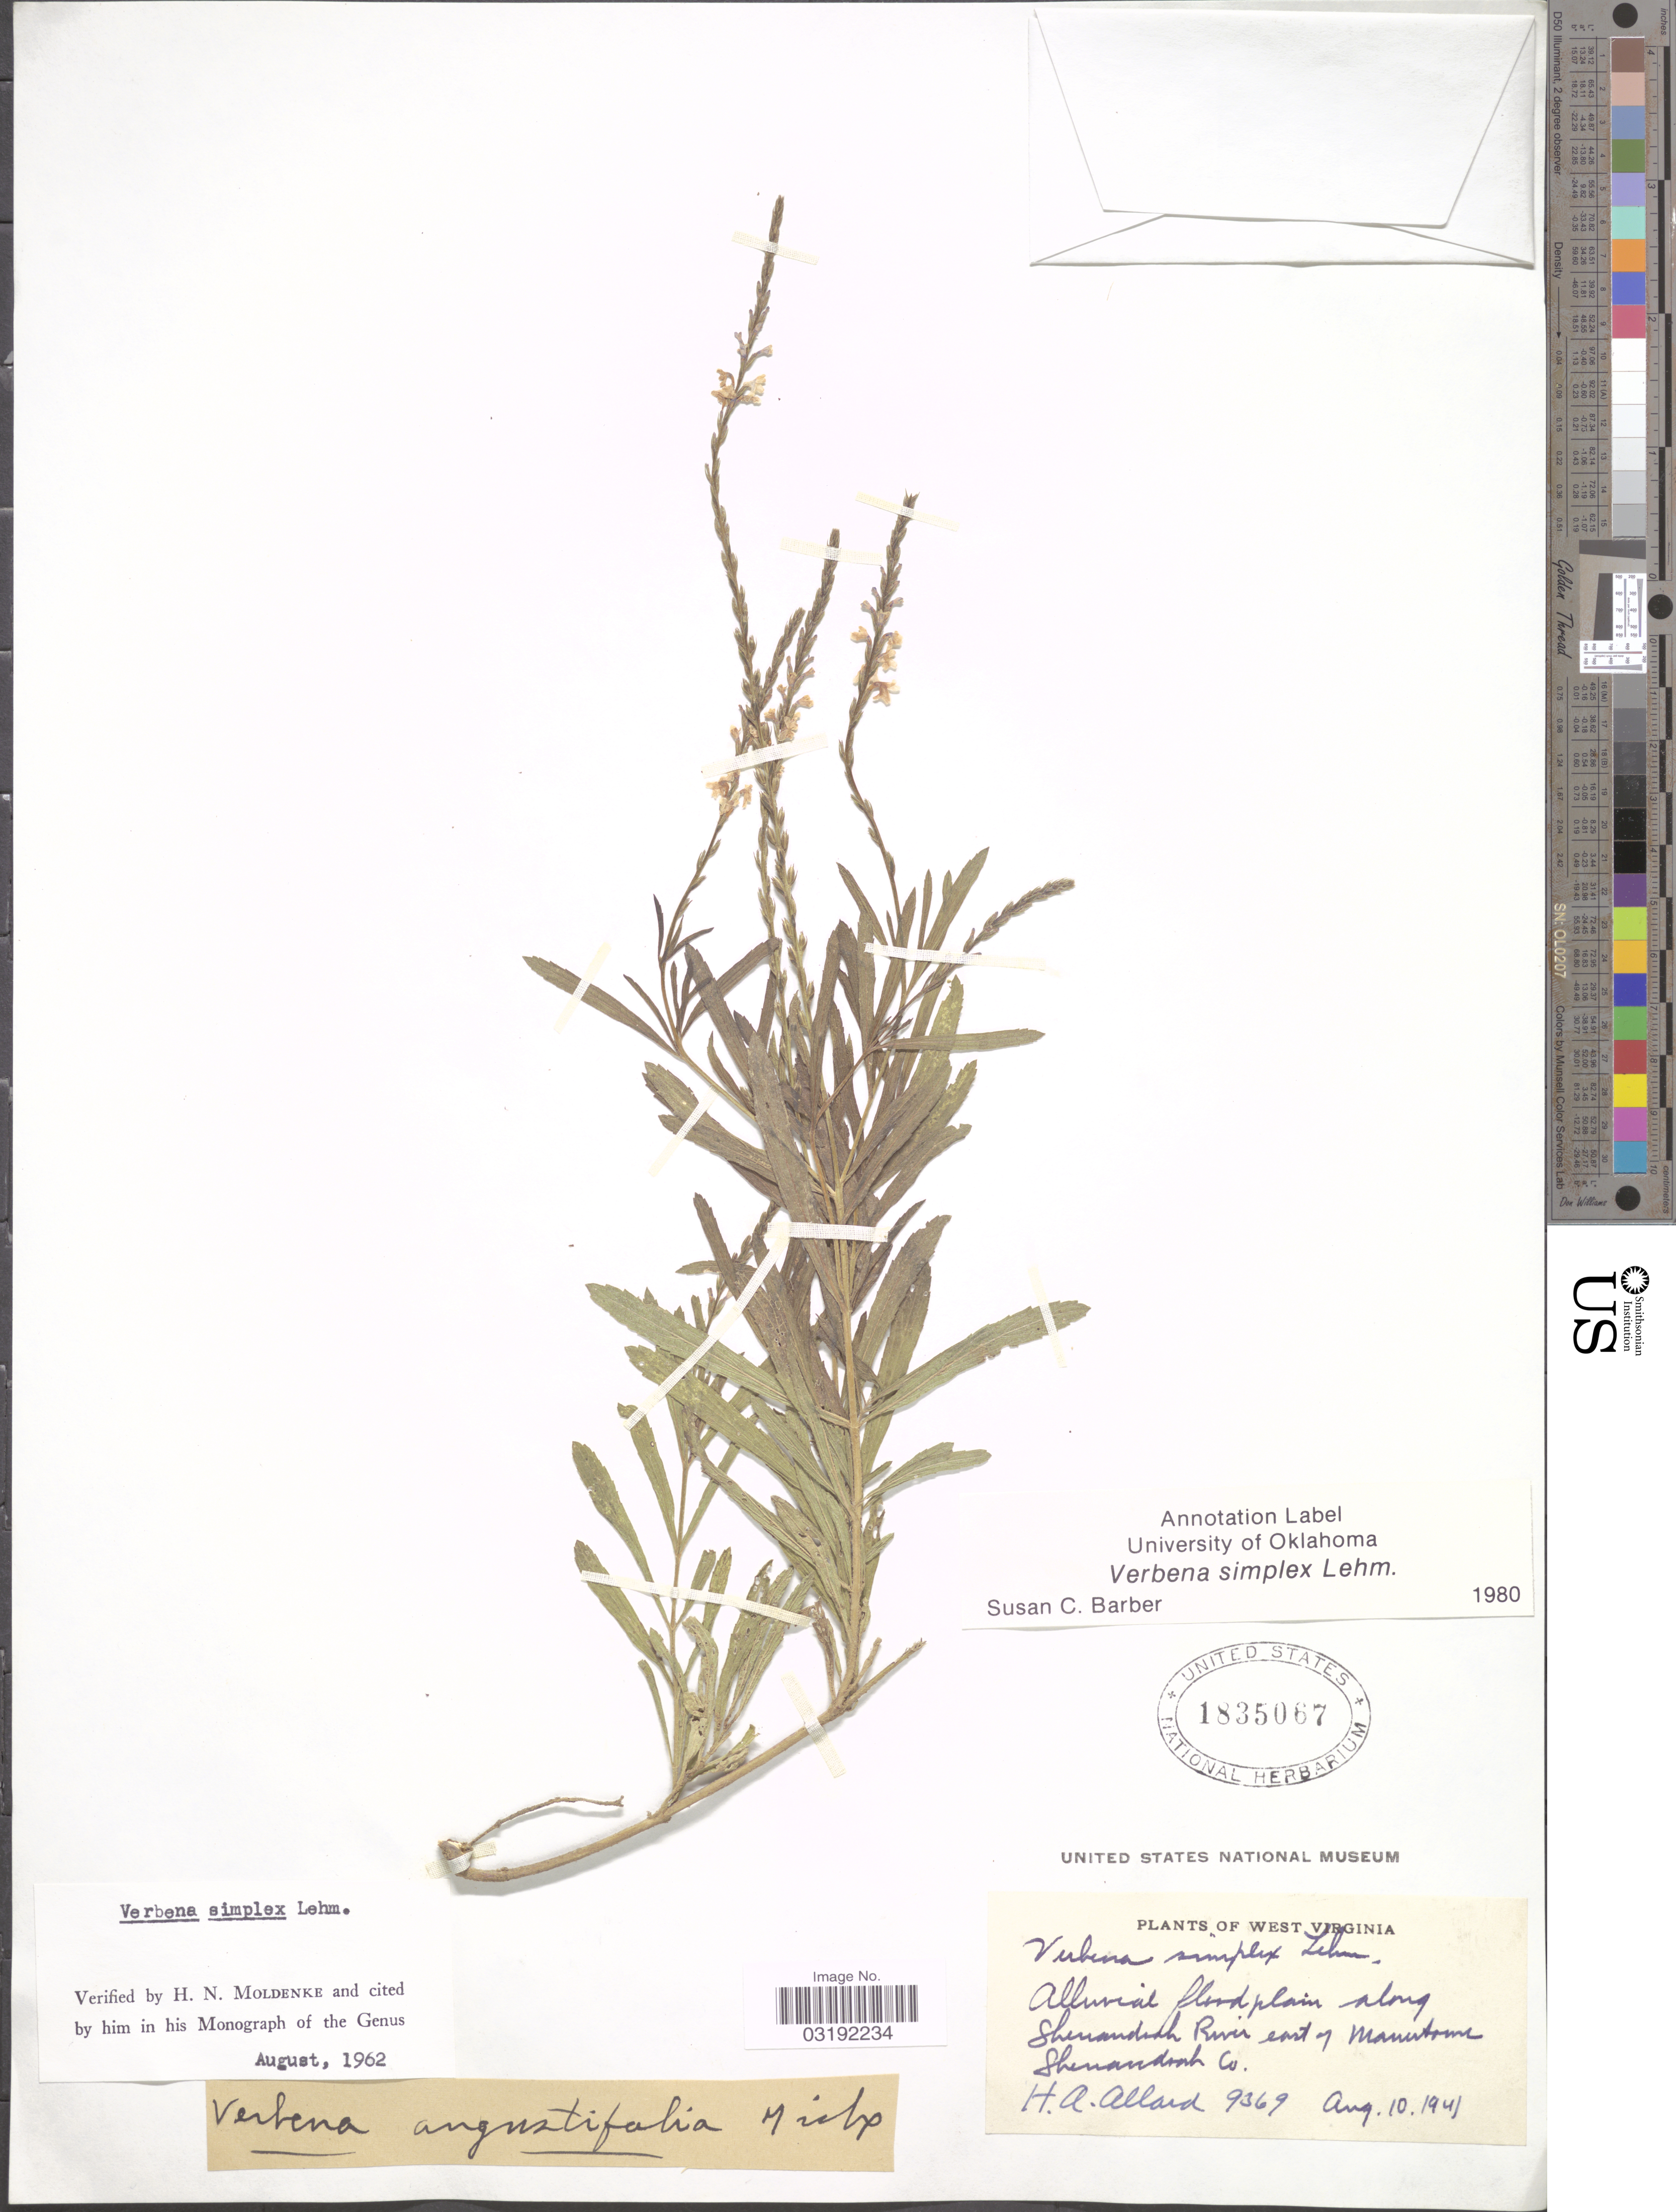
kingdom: Plantae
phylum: Tracheophyta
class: Magnoliopsida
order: Lamiales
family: Verbenaceae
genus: Verbena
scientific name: Verbena simplex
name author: F. Lehm.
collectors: H. A. Allard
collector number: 9369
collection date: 1941-08-10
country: United States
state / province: Virginia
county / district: Shenandoah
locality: Alluvial floodplain along Shenandoah River east of Mauertown, Shenandoah Co.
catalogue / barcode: US 1835067